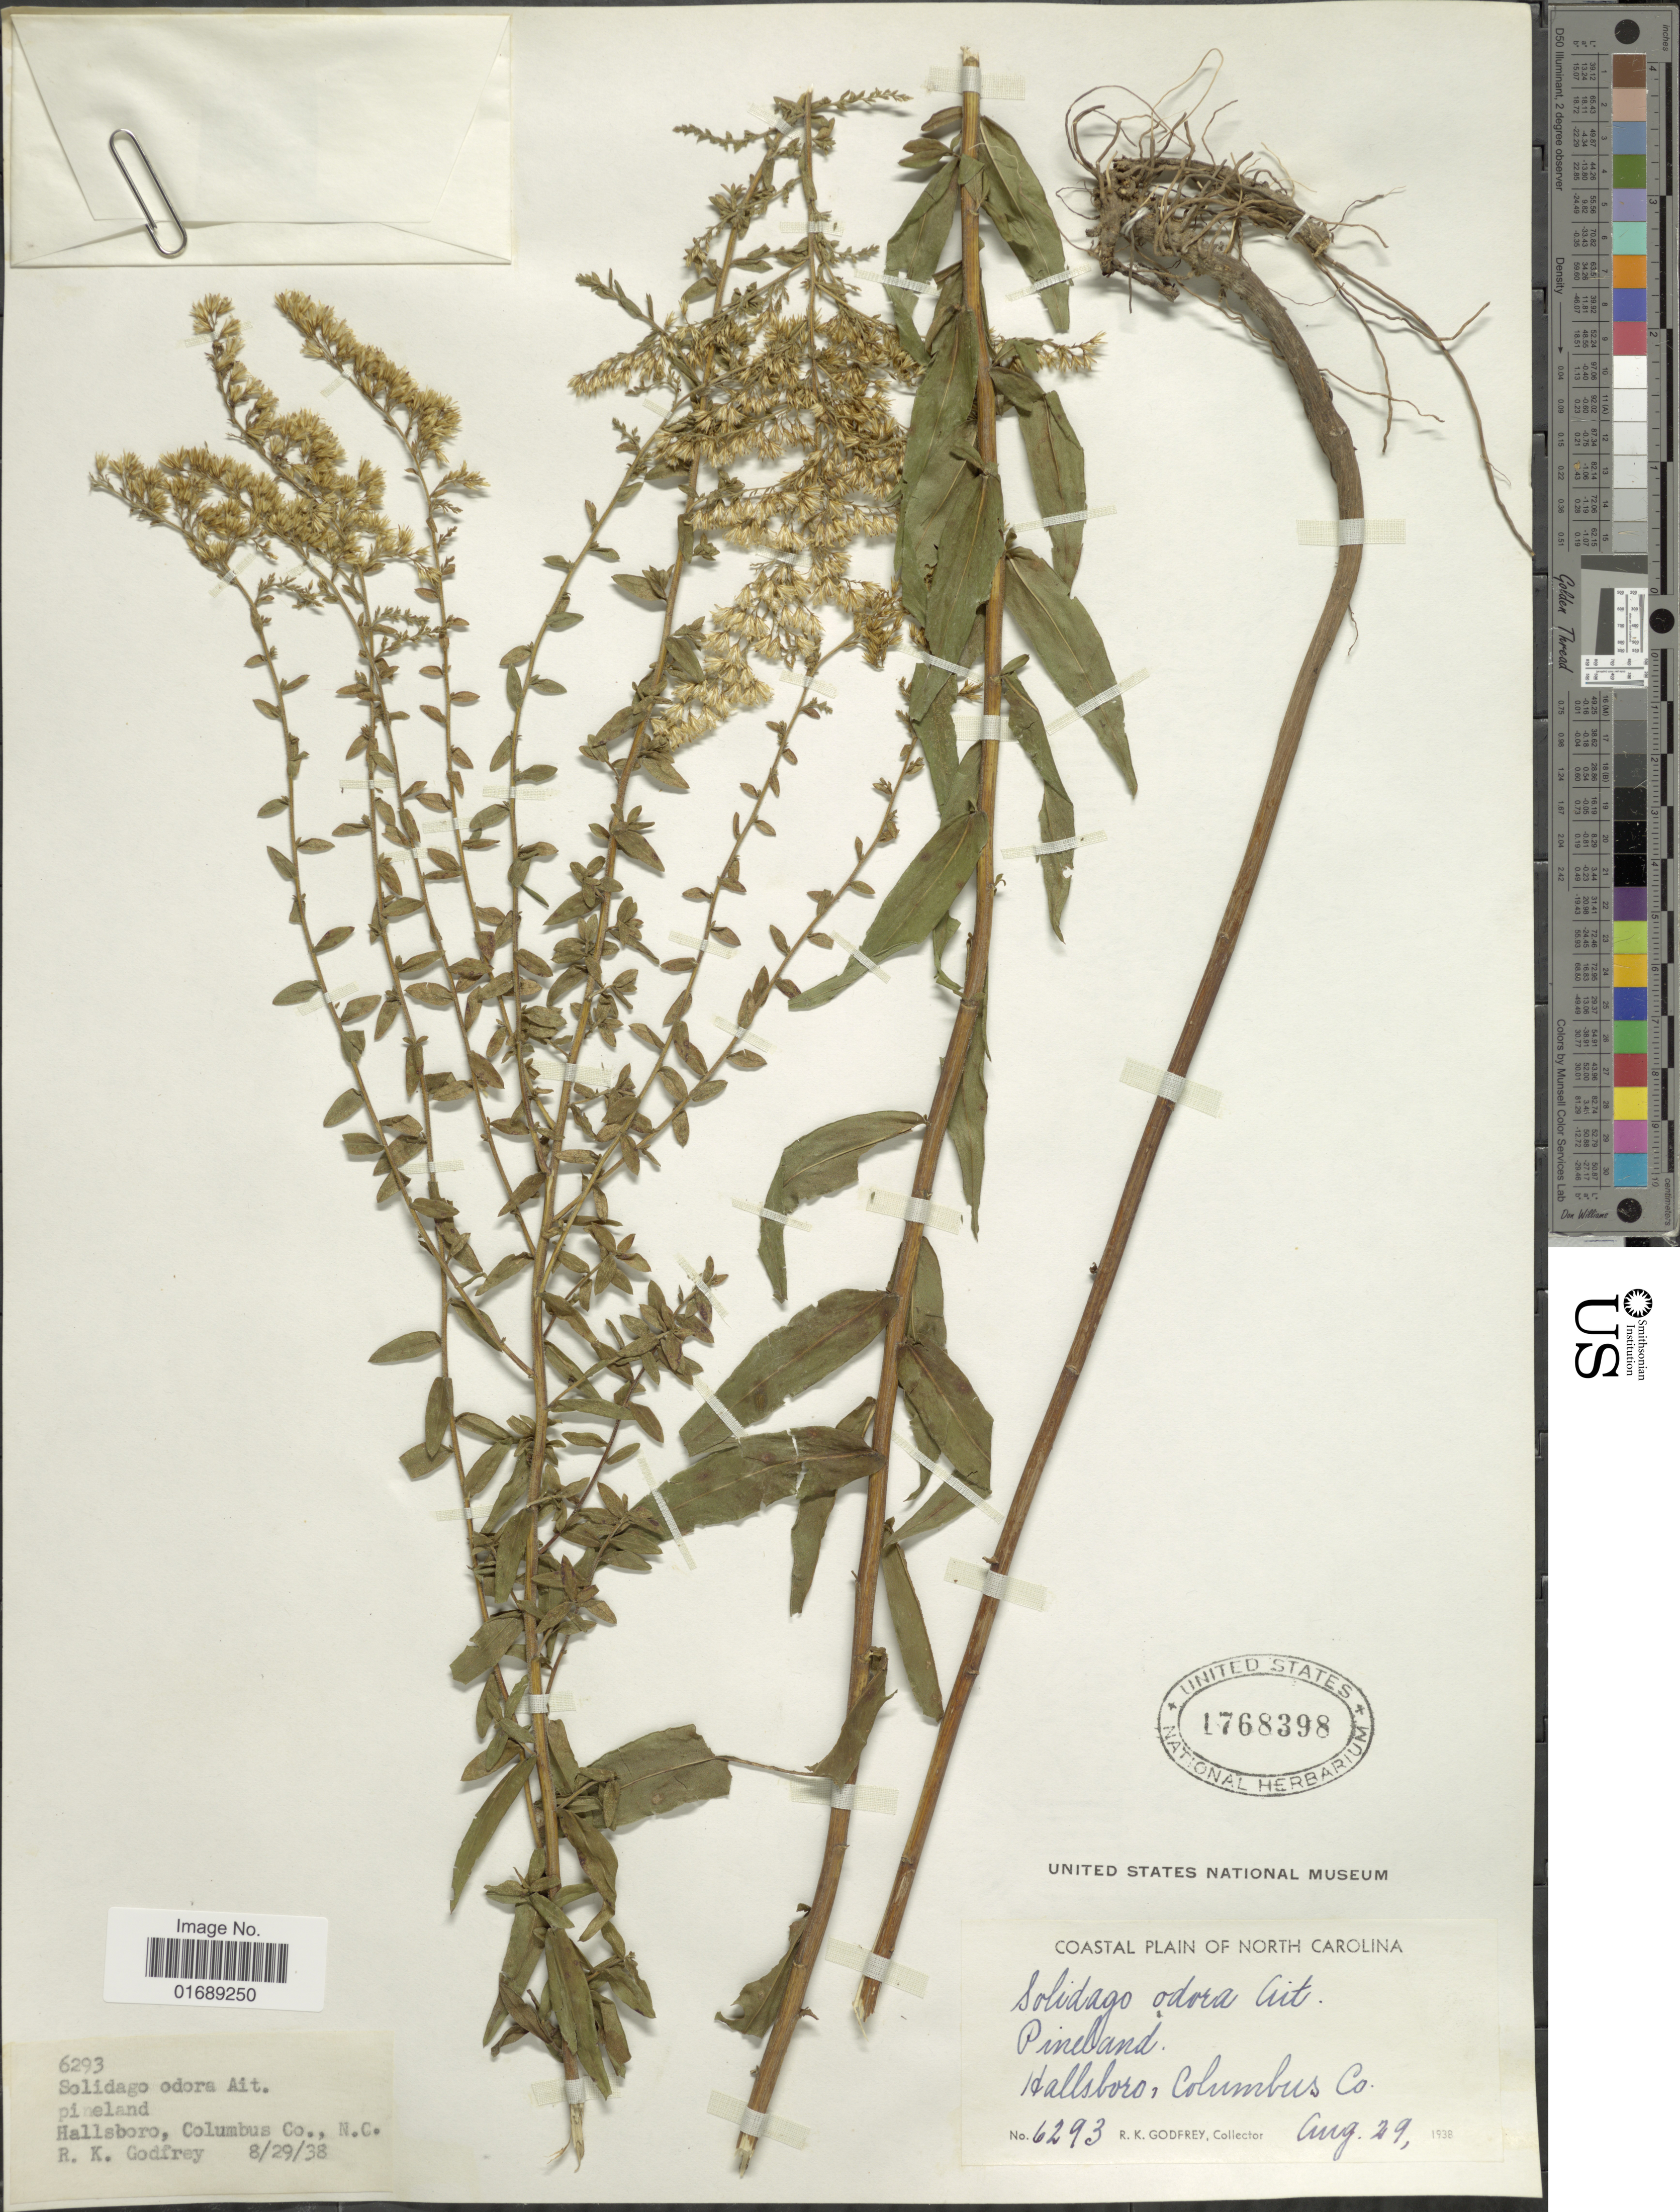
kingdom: Plantae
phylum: Tracheophyta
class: Magnoliopsida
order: Asterales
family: Asteraceae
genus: Solidago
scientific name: Solidago odora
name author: Aiton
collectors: R. K. Godfrey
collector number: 6293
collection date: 1938-08-29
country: United States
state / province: North Carolina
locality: Hallsboro, Colombus Co., N.C.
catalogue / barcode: US 1768398